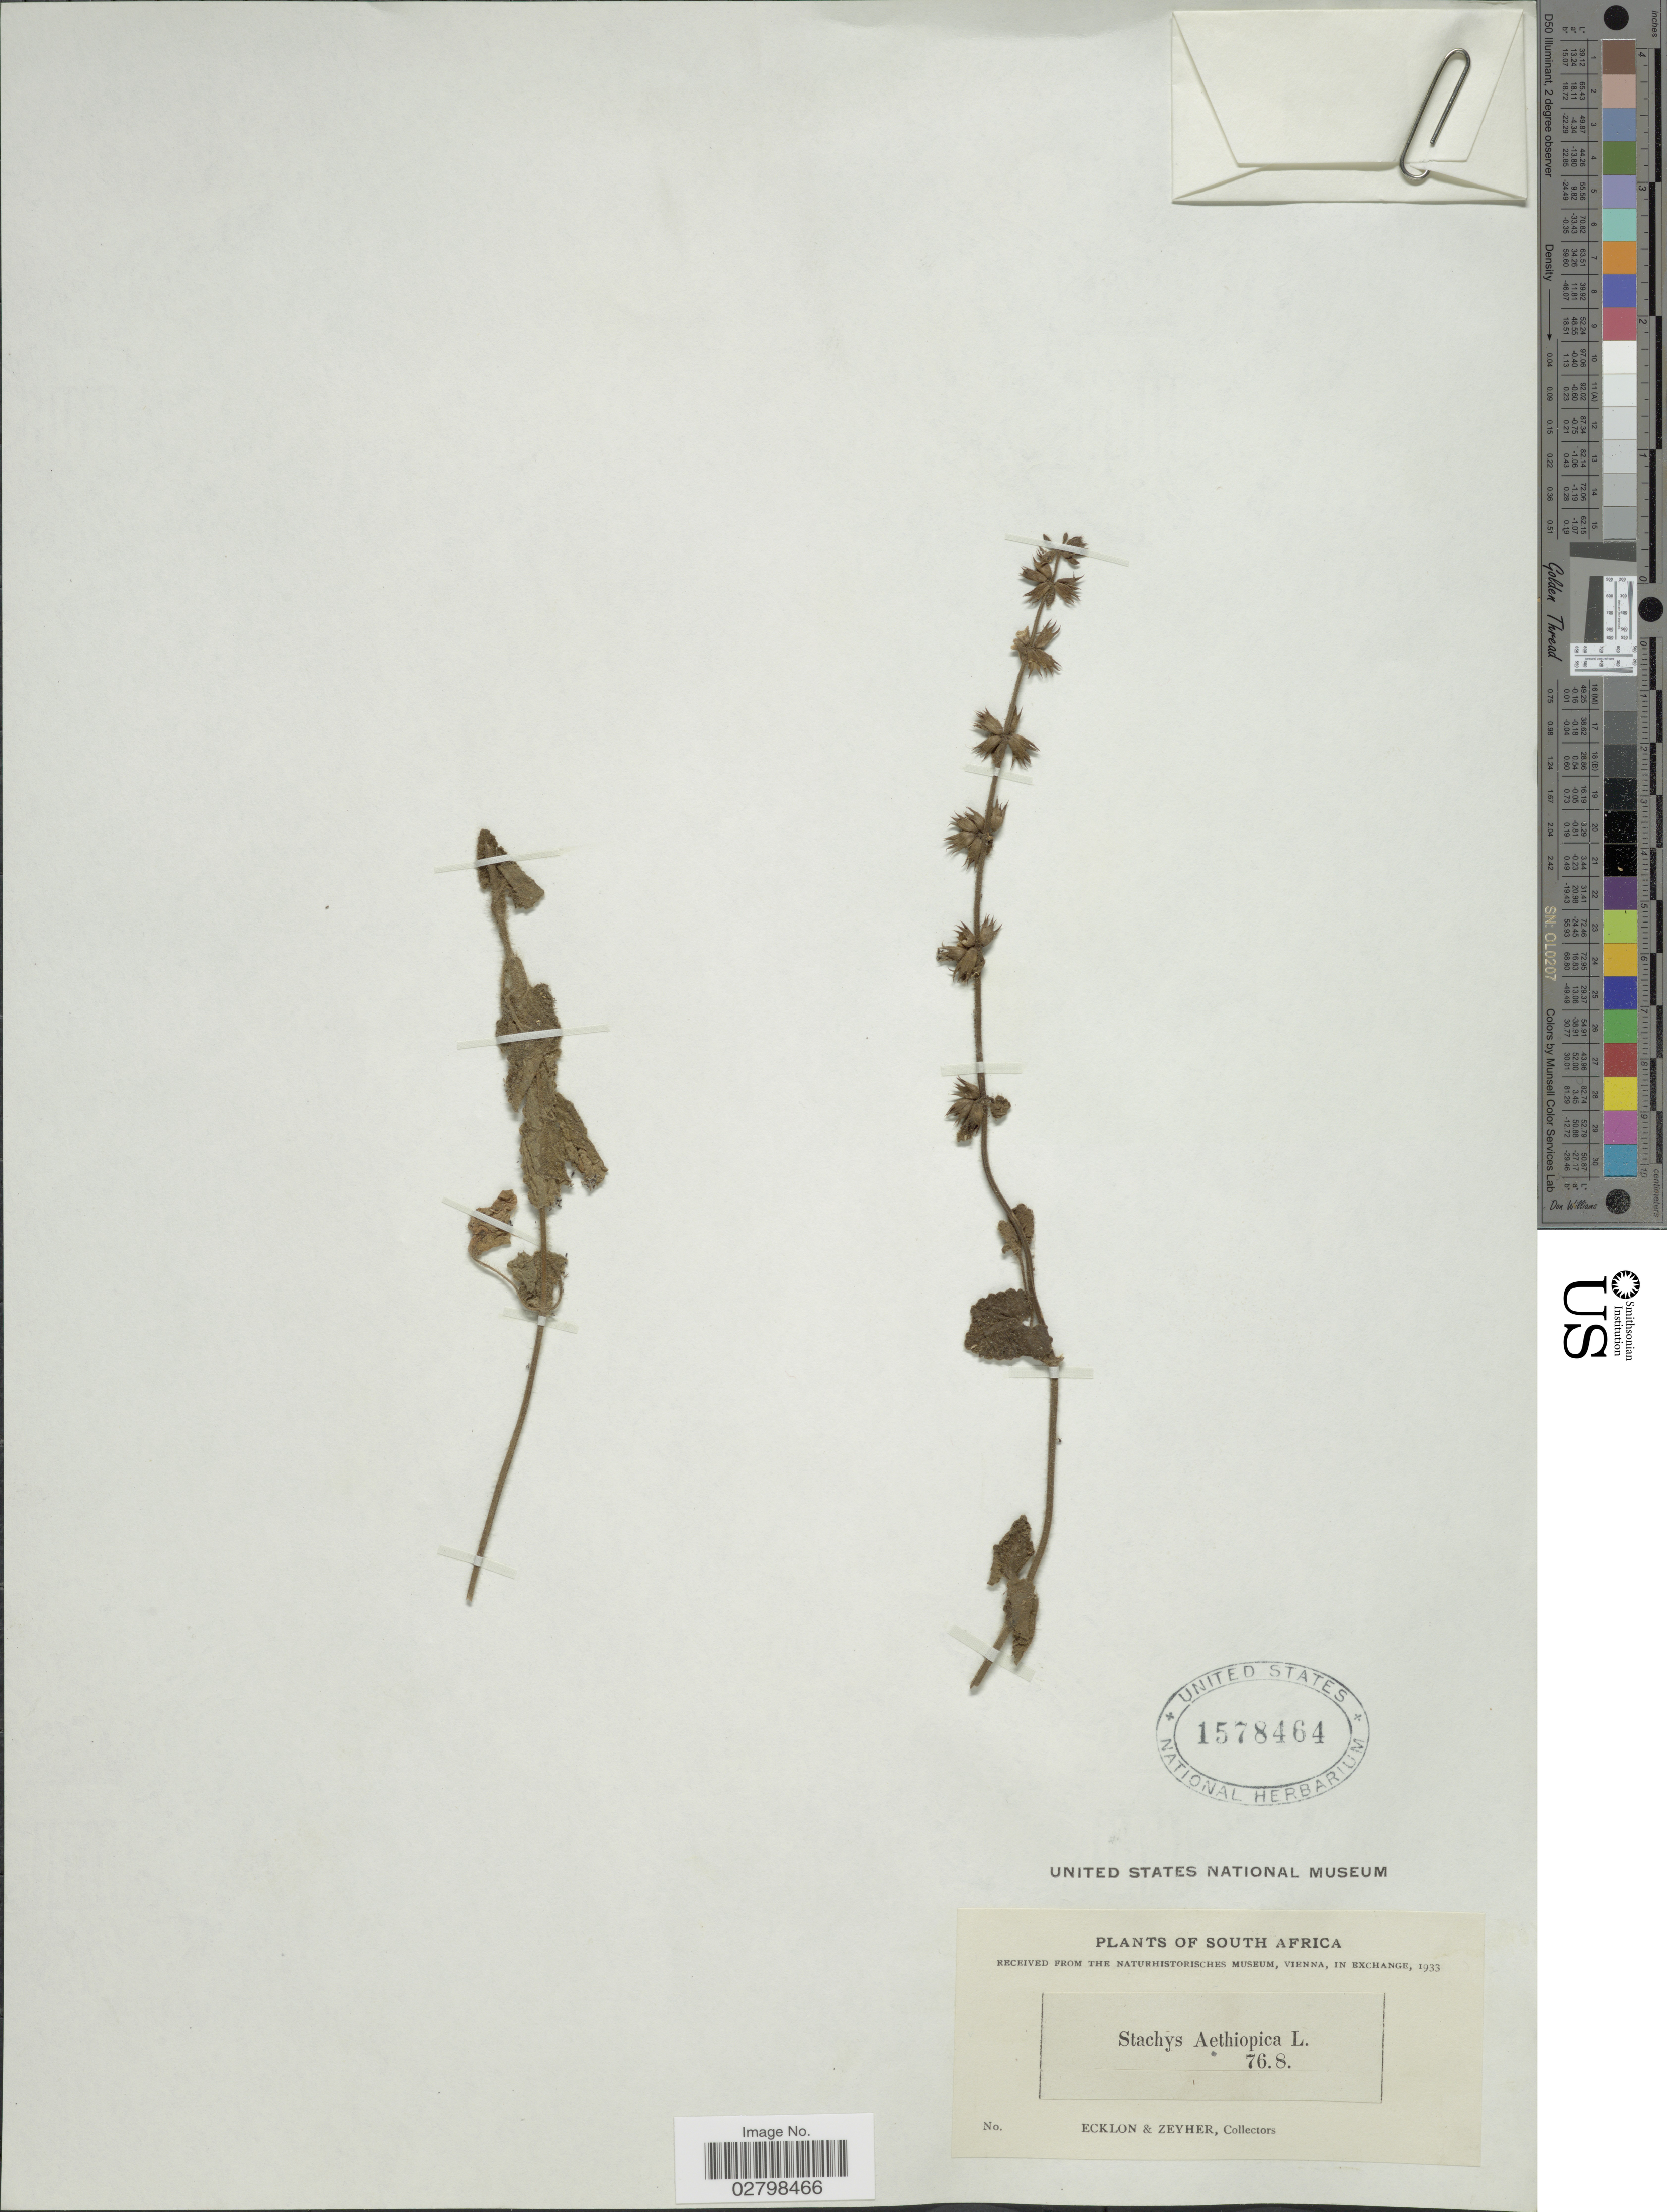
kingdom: Plantae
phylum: Tracheophyta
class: Magnoliopsida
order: Lamiales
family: Lamiaceae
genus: Stachys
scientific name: Stachys aethiopica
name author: L.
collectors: -. Ecklon & -. Zeyher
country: South Africa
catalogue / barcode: US 1578464